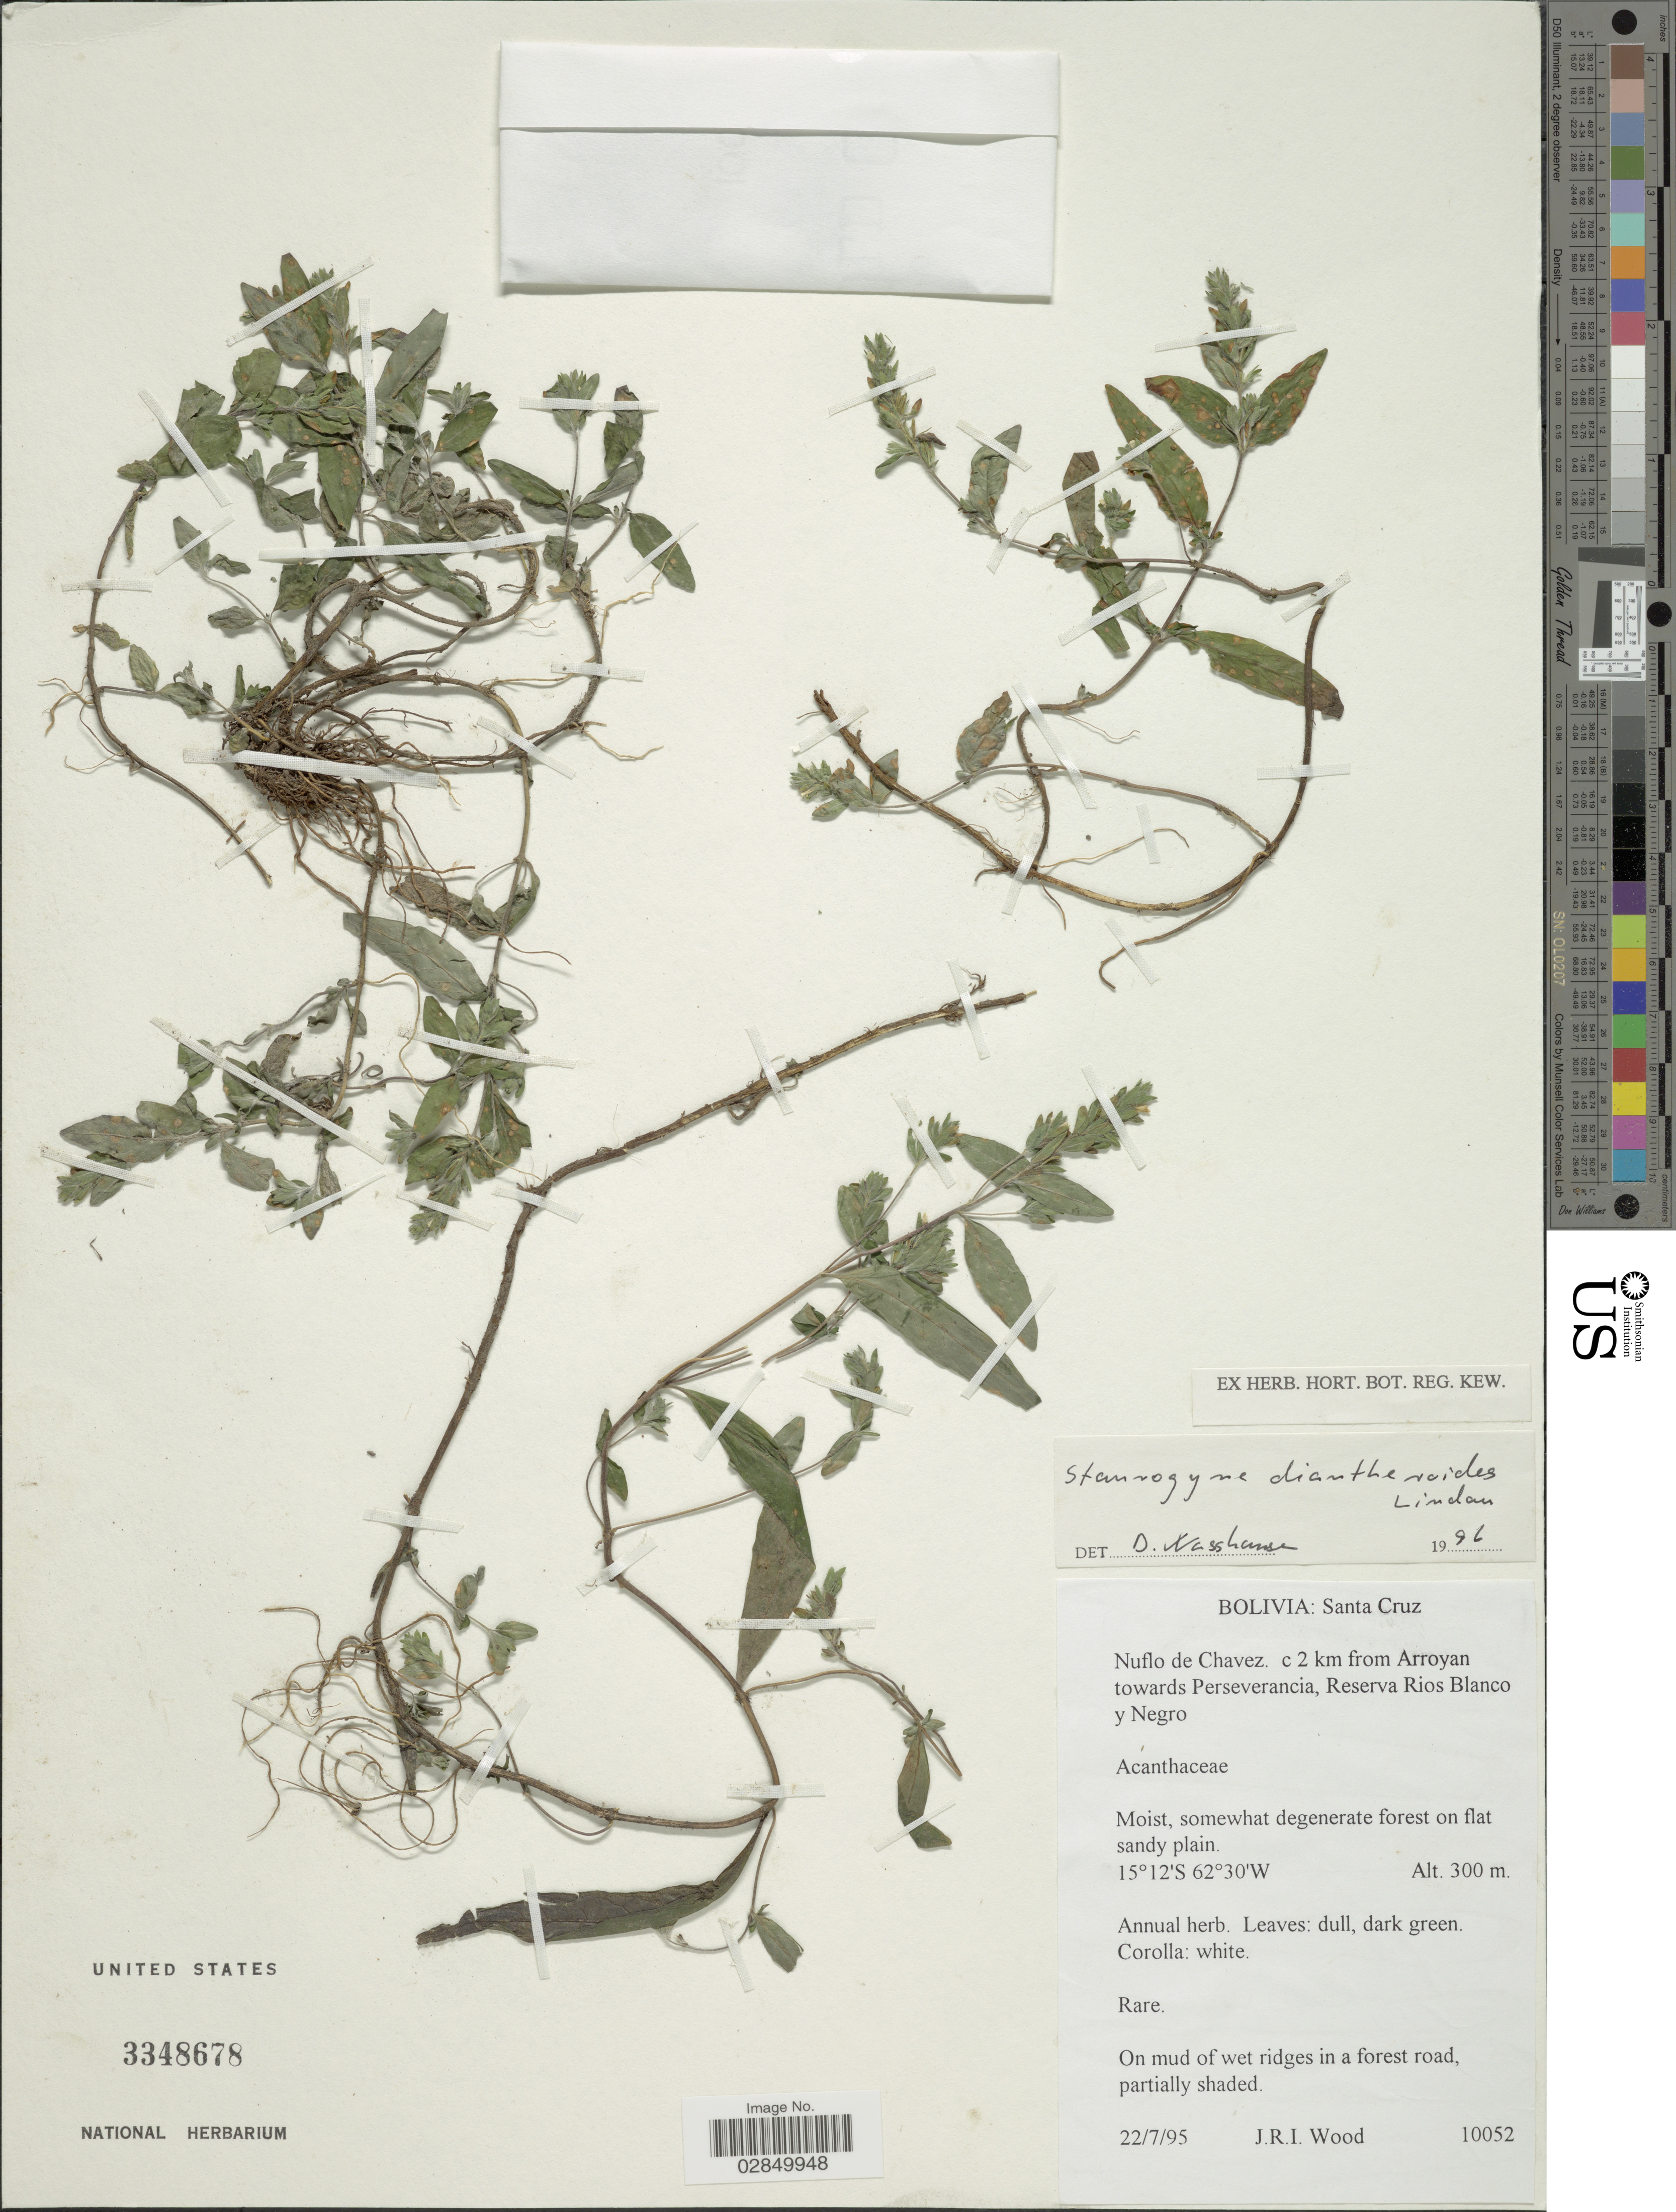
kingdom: Plantae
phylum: Tracheophyta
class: Magnoliopsida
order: Lamiales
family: Acanthaceae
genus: Staurogyne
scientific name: Staurogyne diantheroides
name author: Lindau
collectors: J. R. I. Wood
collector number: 10052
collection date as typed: Transcribed d/m/y: 22/7/95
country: Bolivia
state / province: Santa Cruz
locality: Nuflo de Chavez. C 2 km from Arroyan towards Perseverancia, Reserva Rios Blanco y Negro.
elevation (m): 300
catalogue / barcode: US 3348678